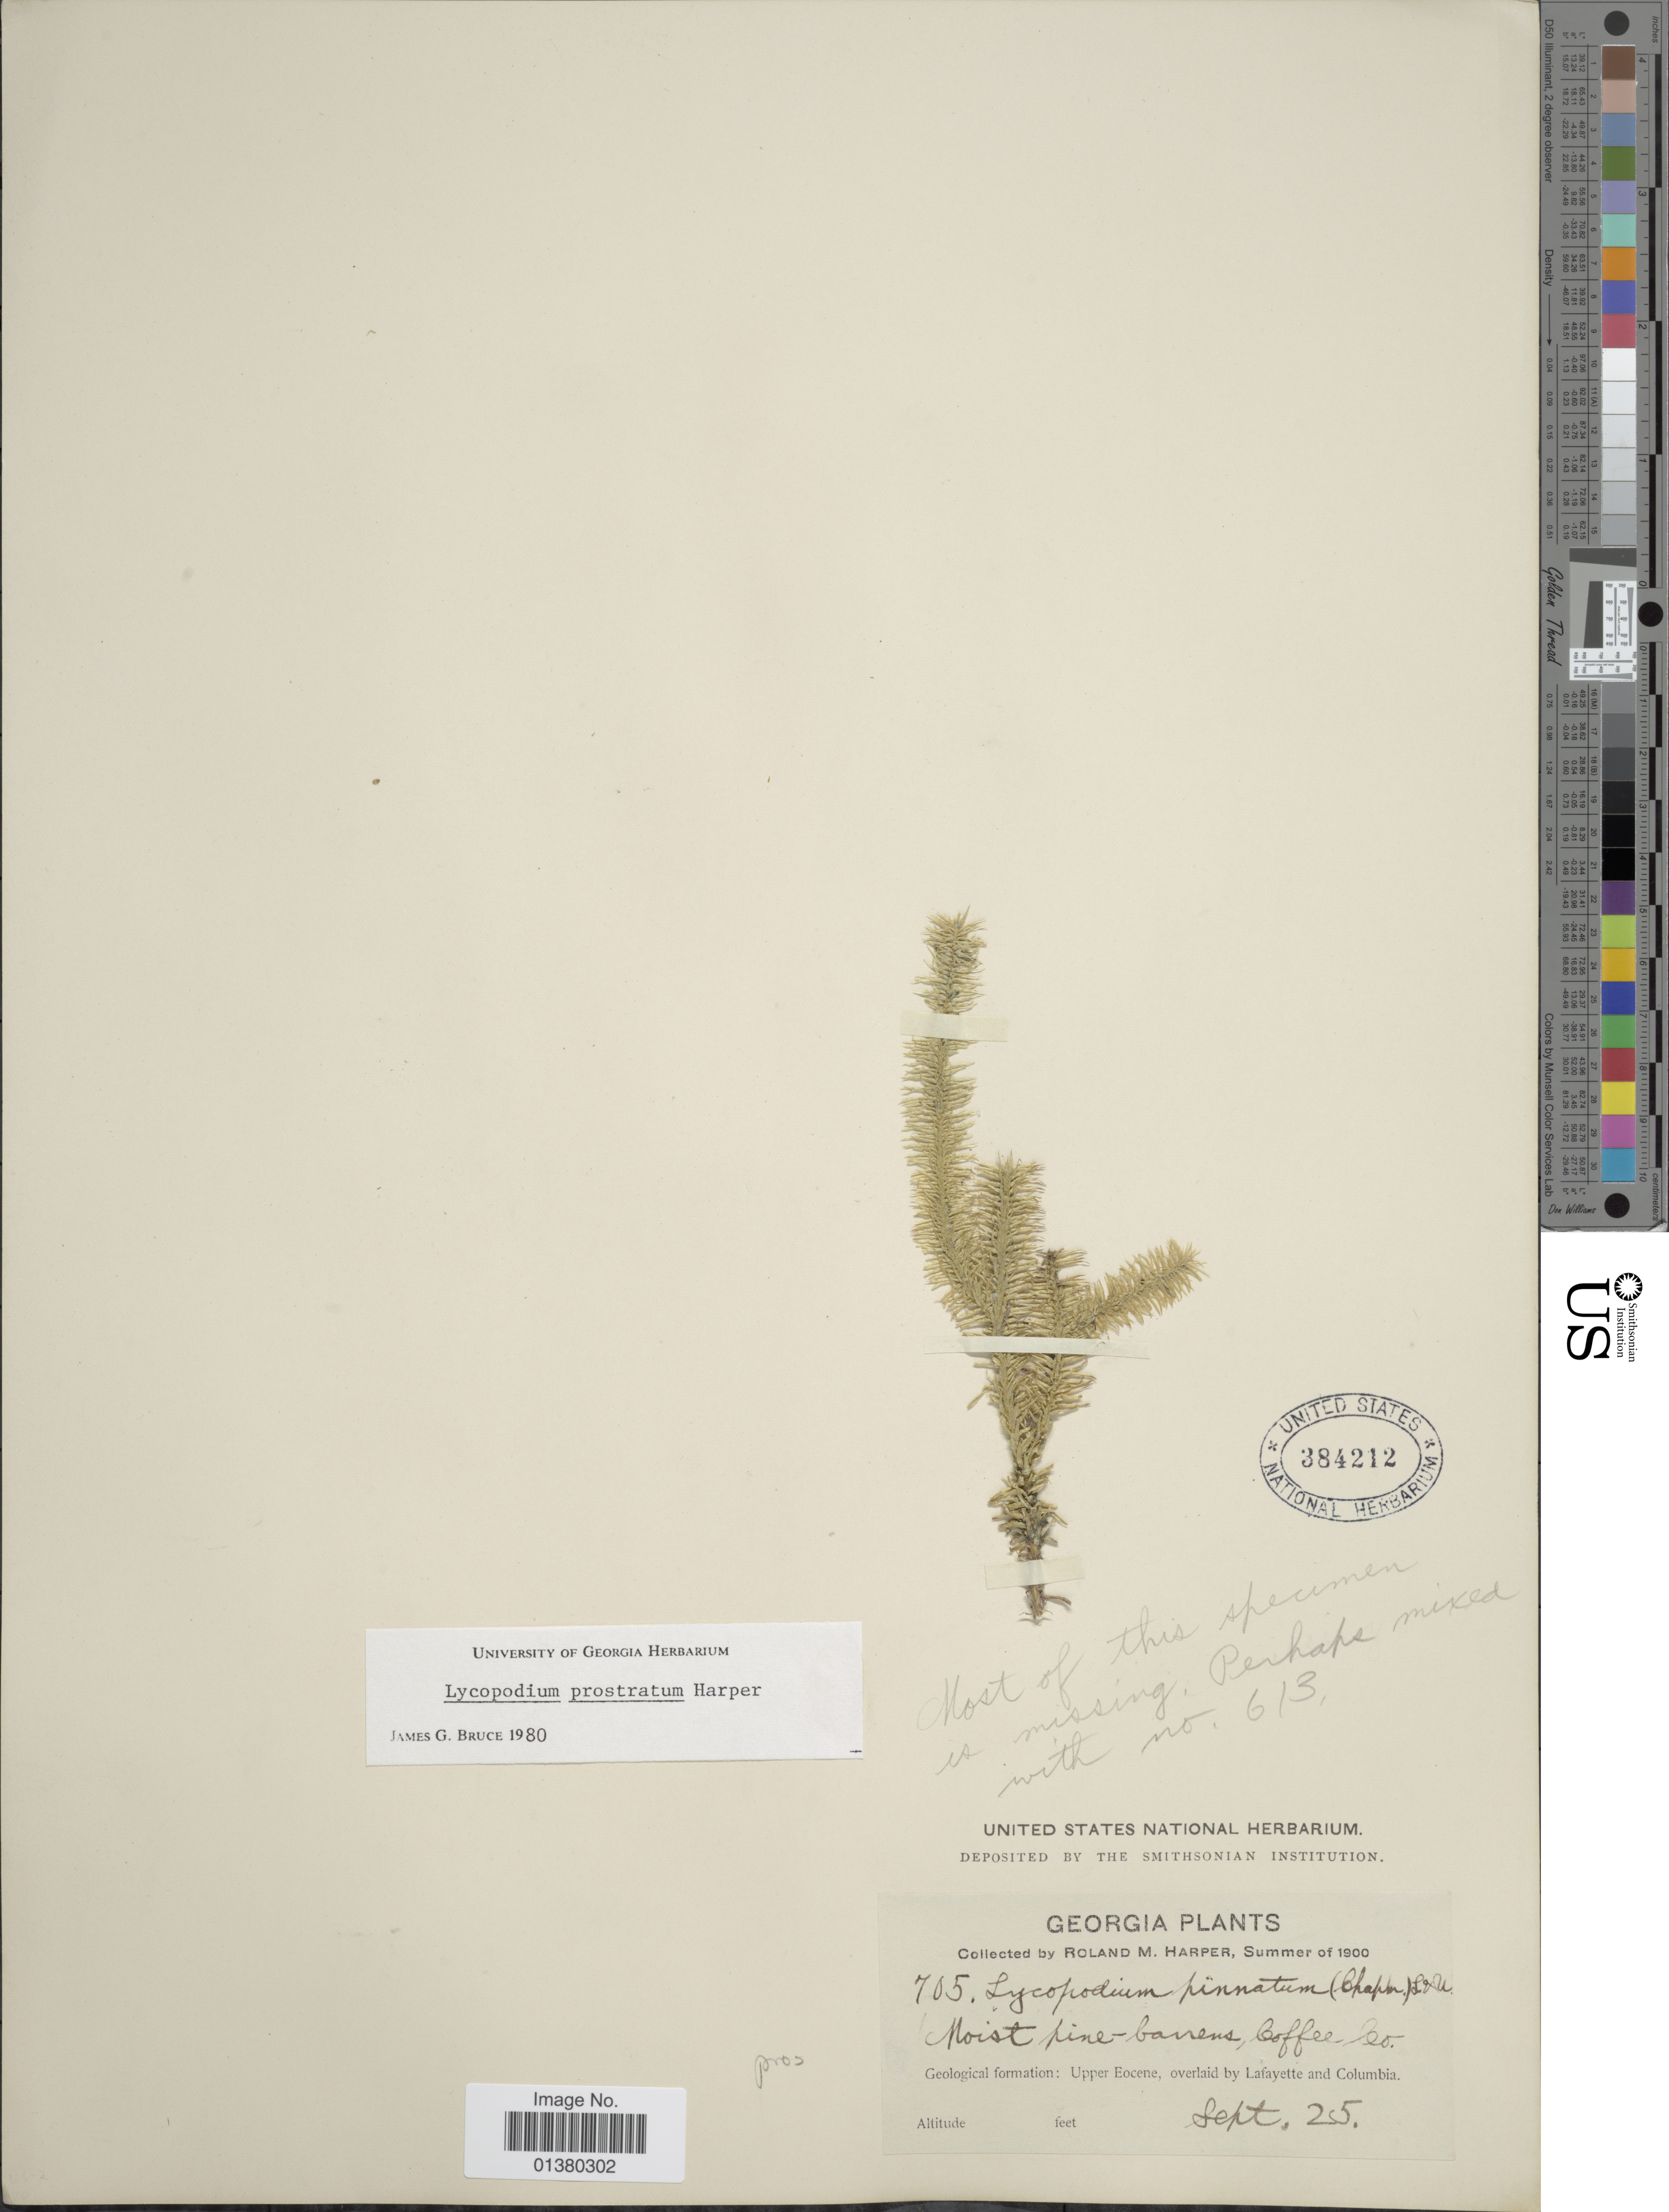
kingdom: Plantae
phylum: Tracheophyta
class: Lycopodiopsida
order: Lycopodiales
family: Lycopodiaceae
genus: Lycopodiella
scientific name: Lycopodiella prostrata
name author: (R.M. Harper) Cranfill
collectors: R. M. Harper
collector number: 705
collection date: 1900-09-25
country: United States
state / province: Georgia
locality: Geological formation: Upper Eocene, overlaid by Lafayette and Colombia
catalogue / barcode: US 384212